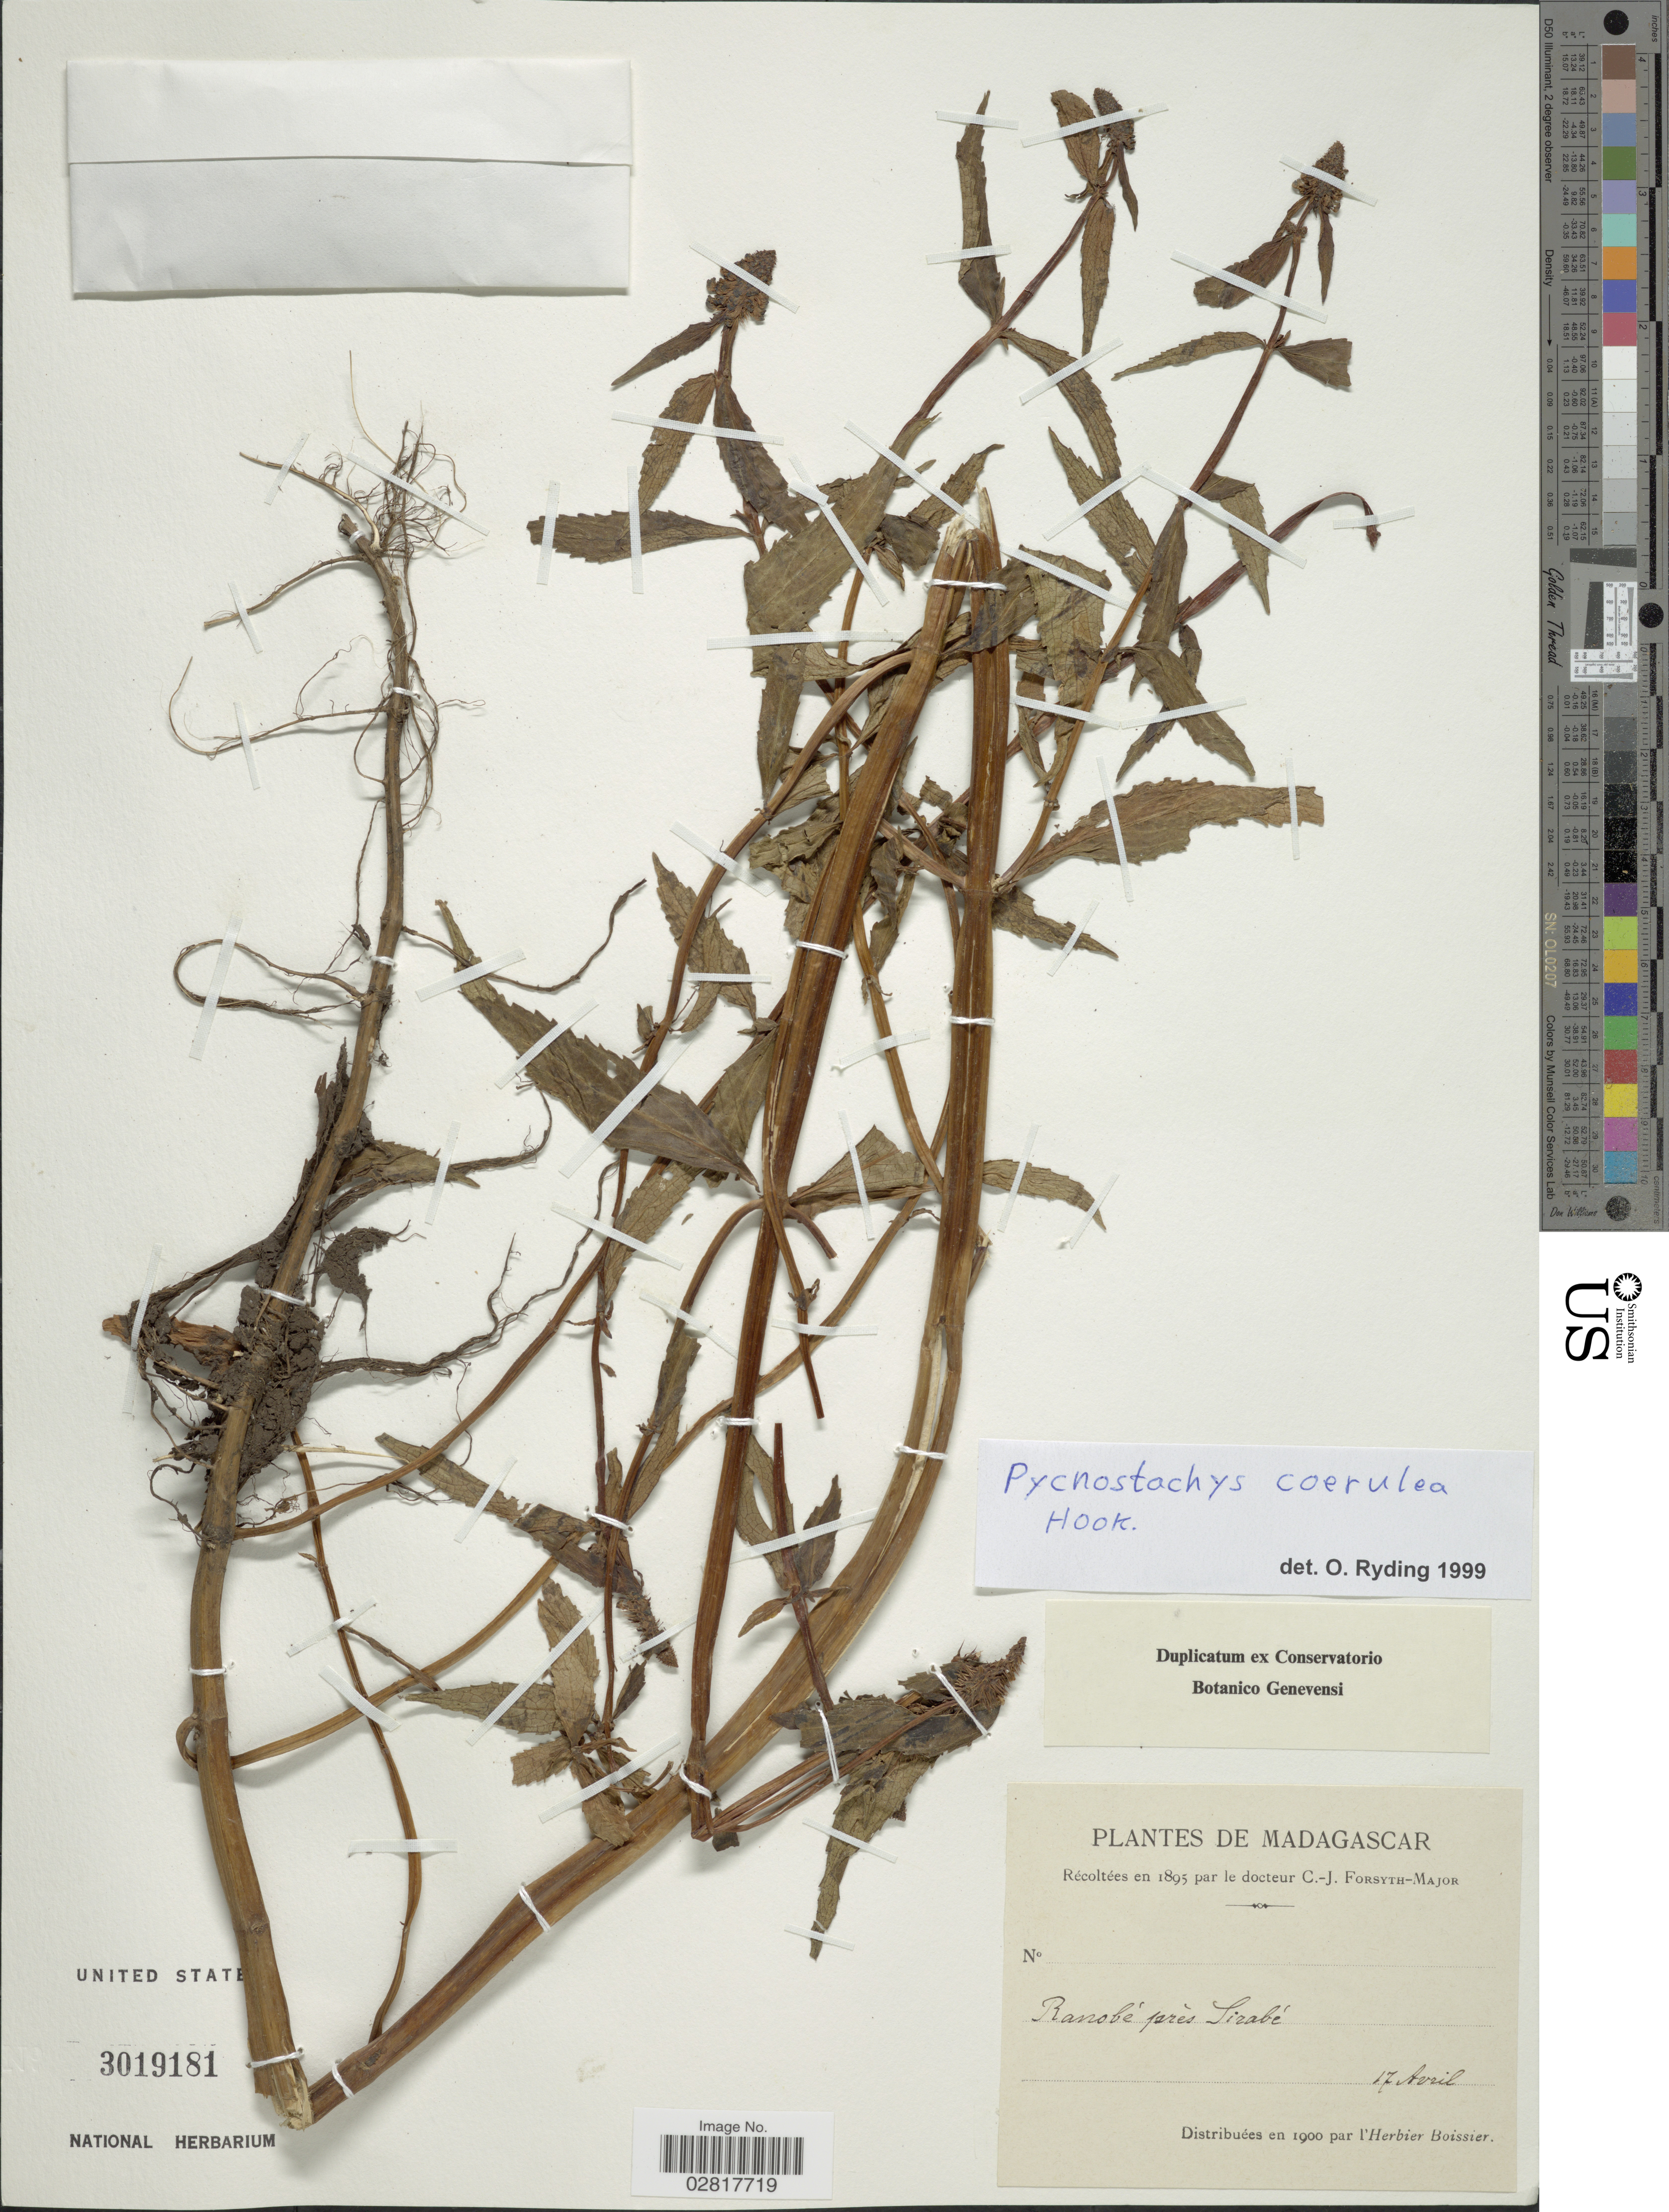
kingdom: Plantae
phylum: Tracheophyta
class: Magnoliopsida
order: Lamiales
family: Lamiaceae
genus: Pycnostachys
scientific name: Pycnostachys coerulea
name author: Hook.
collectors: C. I. Forsyth-Major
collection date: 1895-04-17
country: Madagascar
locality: Ranobè près Sirabè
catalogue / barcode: US 3019181